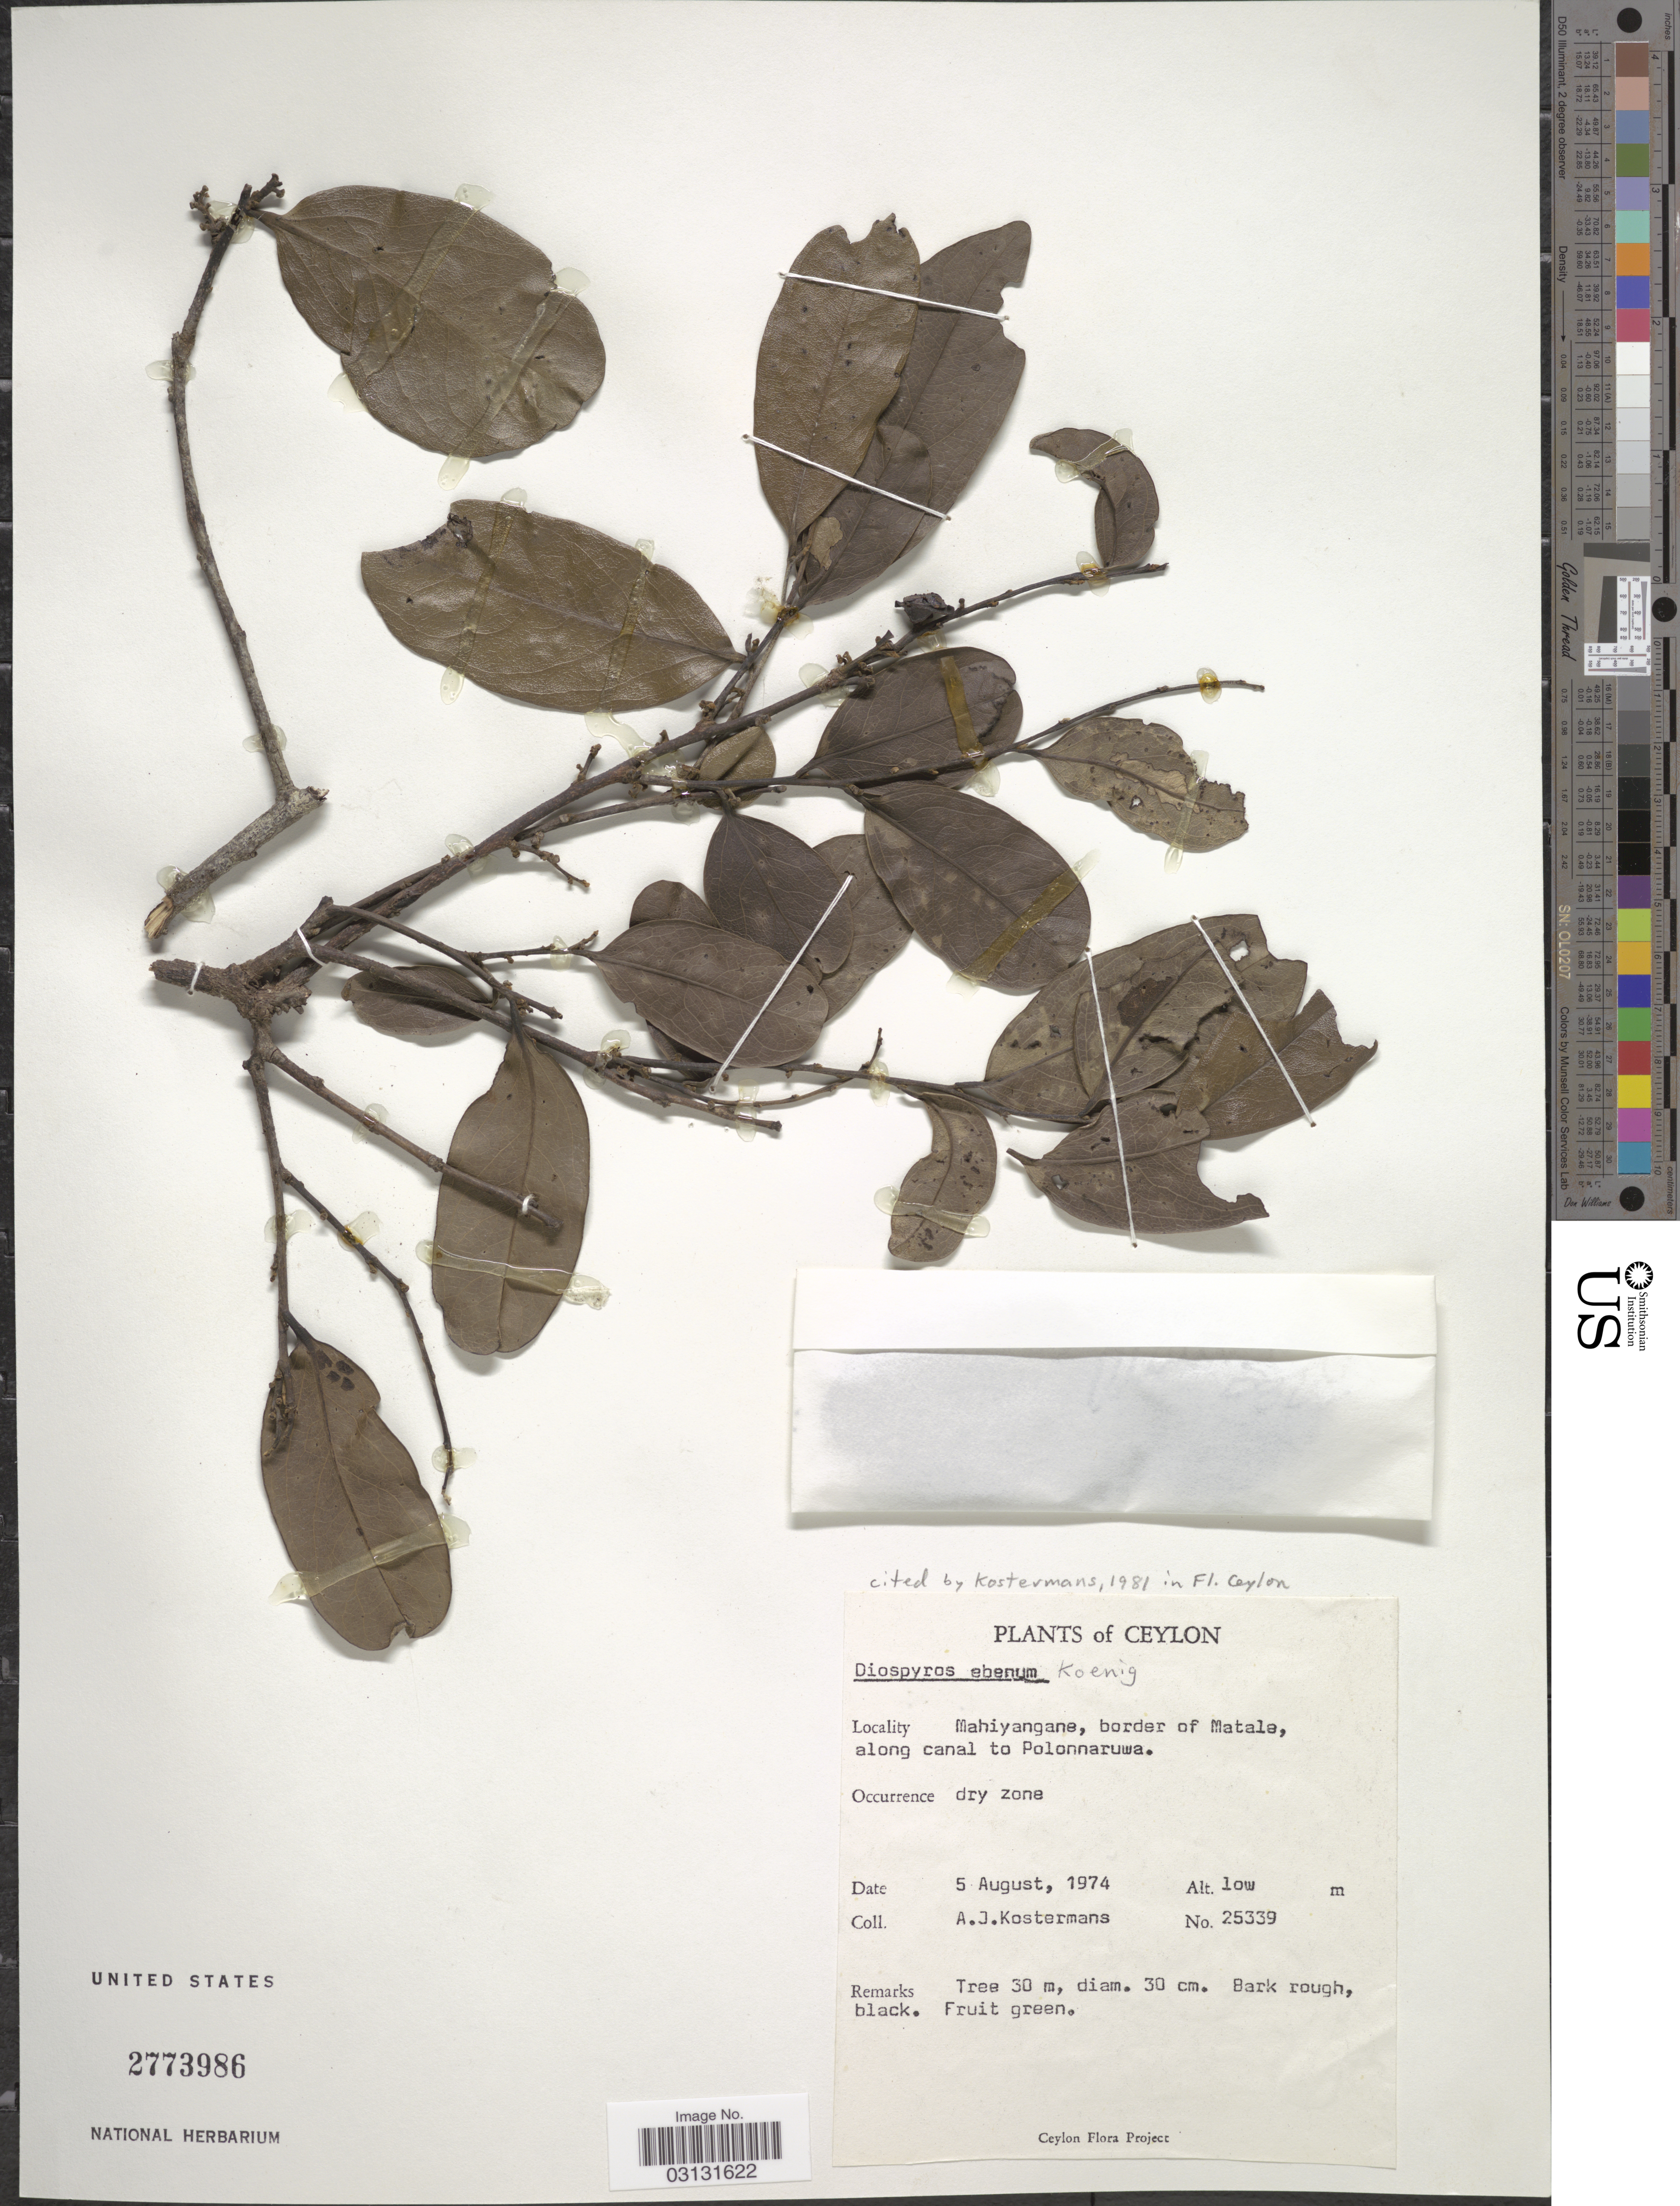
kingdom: Plantae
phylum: Tracheophyta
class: Magnoliopsida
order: Ericales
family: Ebenaceae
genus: Diospyros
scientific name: Diospyros ebenum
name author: J. Koenig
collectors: A. J. G. Kostermans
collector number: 25339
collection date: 1974-08-05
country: Sri Lanka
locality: Ceylon. Mahiyangane, border of Matale, along canal to Polonnaruwa.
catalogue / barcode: US 2773986